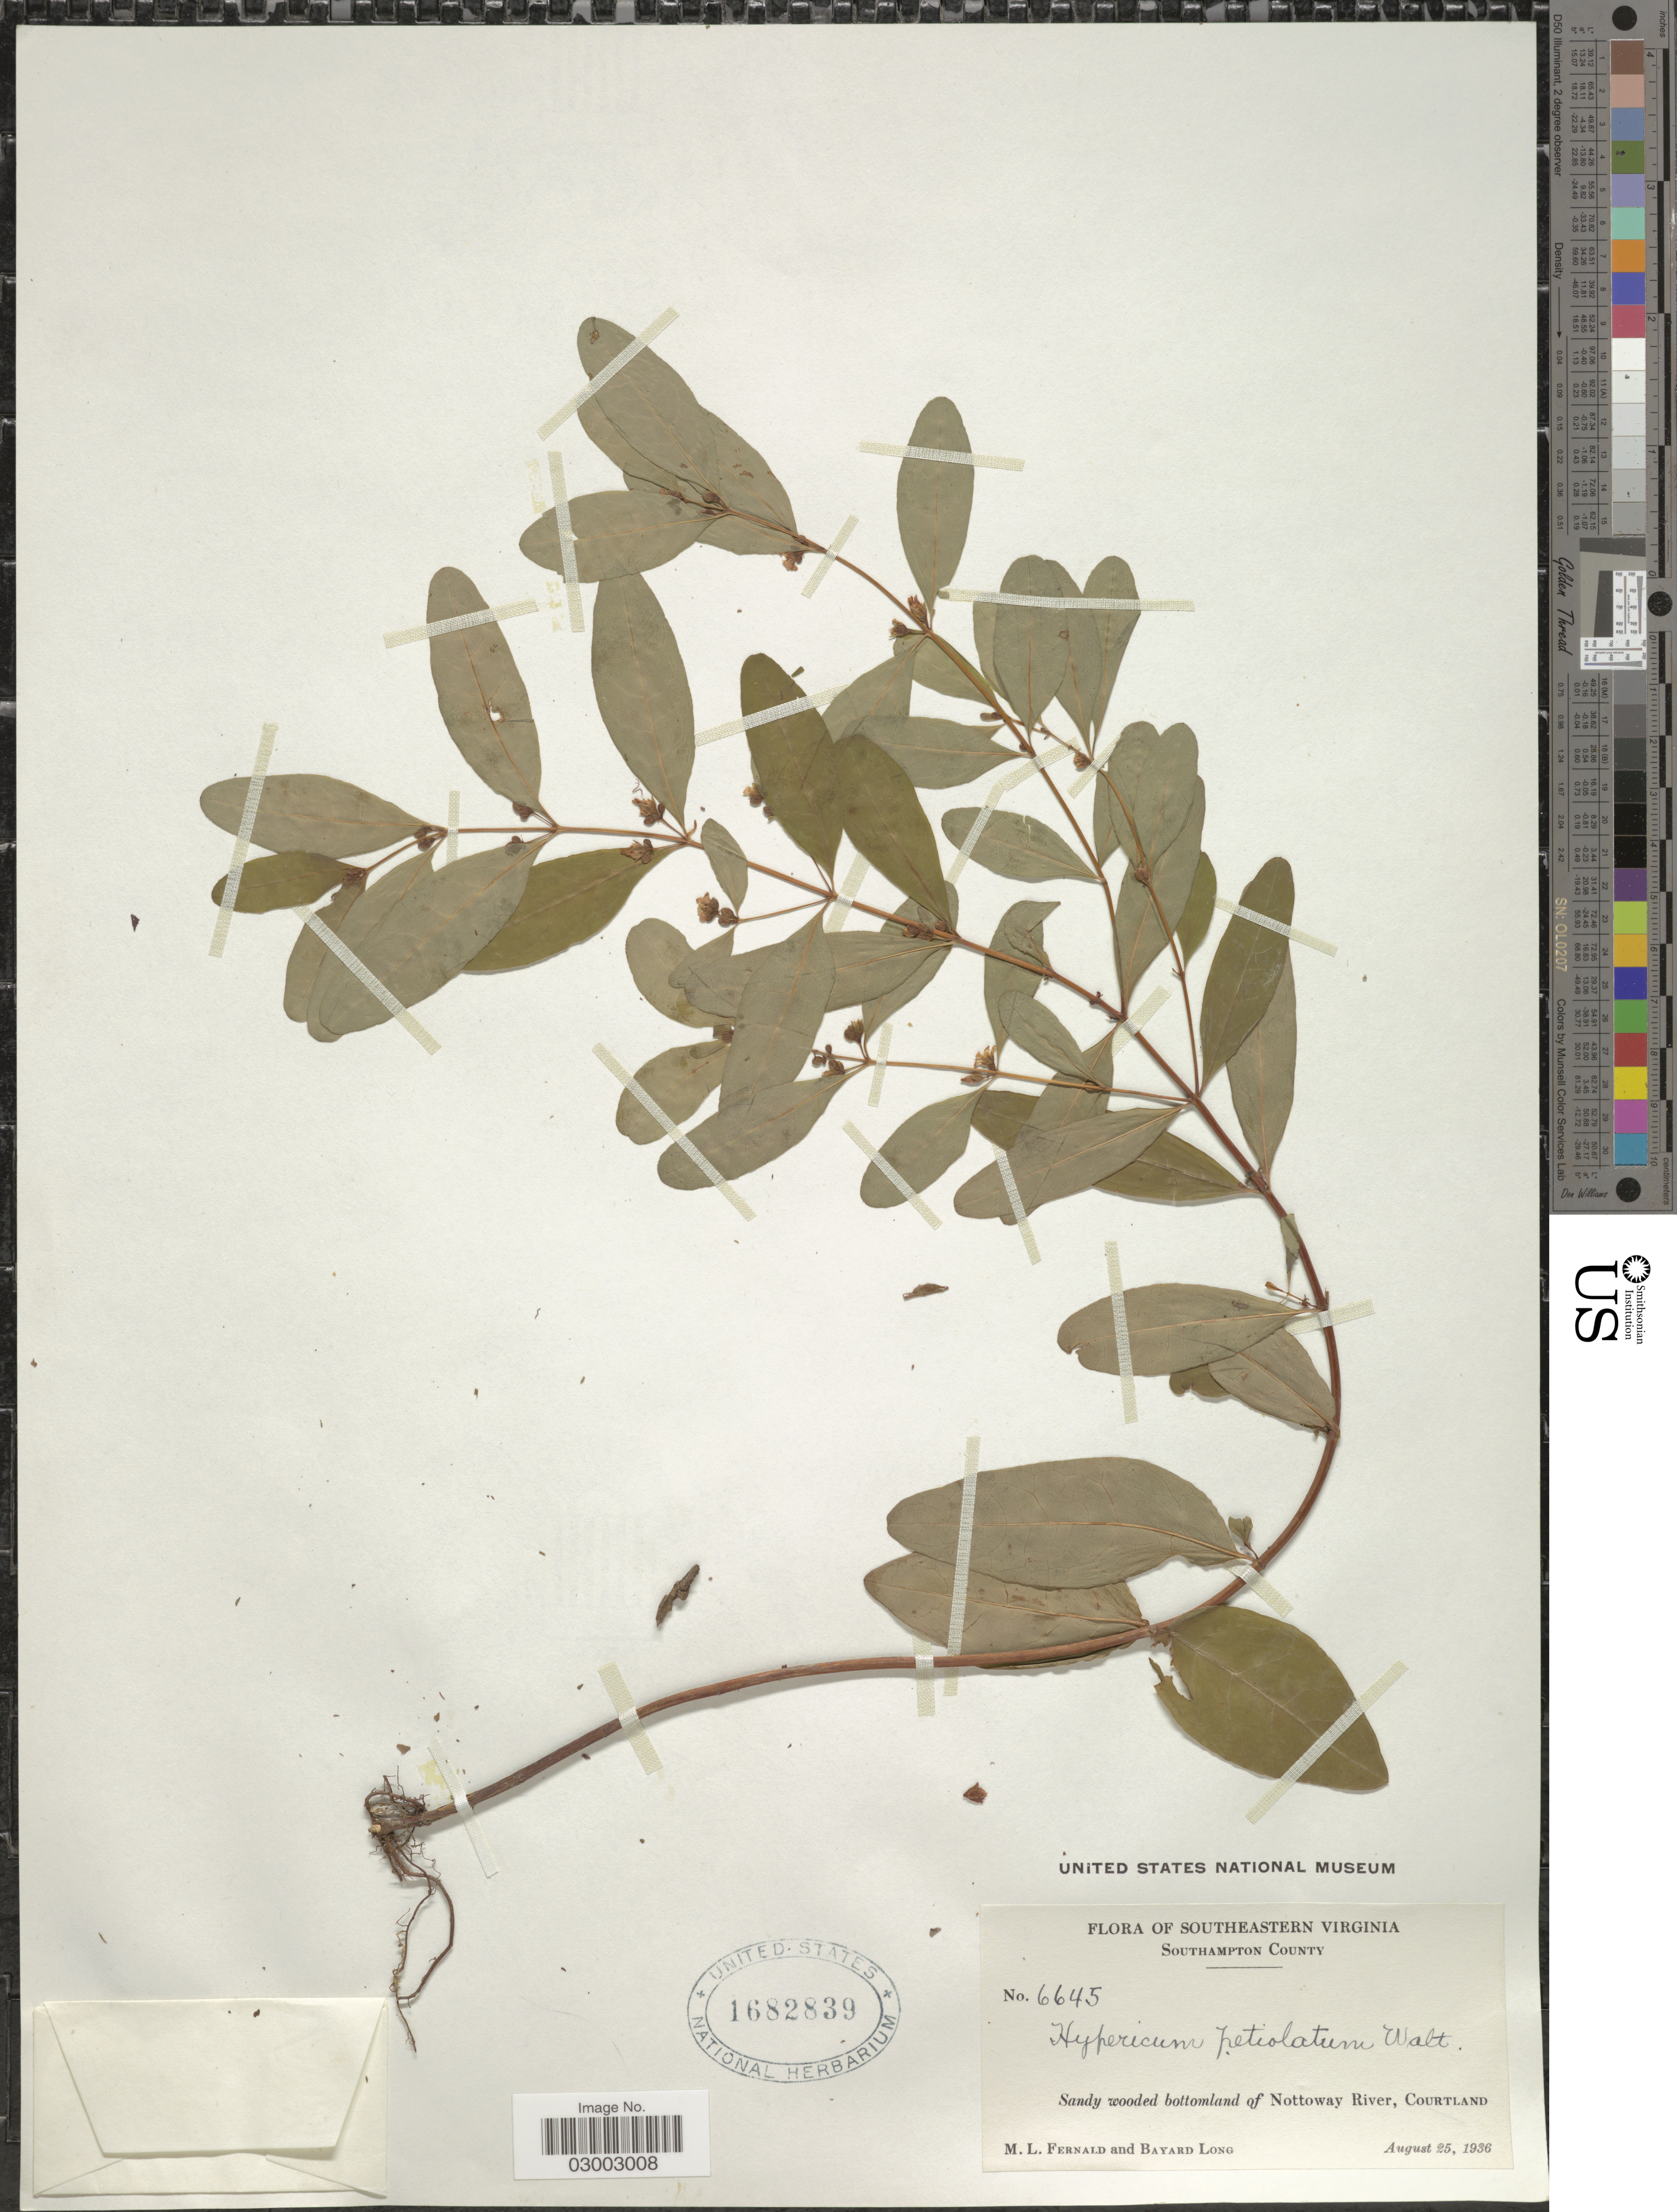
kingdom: Plantae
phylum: Tracheophyta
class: Magnoliopsida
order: Malpighiales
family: Hypericaceae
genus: Hypericum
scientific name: Hypericum walteri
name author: J.F. Gmel.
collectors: M. L. Fernald & B. Long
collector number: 6645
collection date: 1936-08-25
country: United States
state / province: Virginia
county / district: Southampton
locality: Southeastern Virginia. Southampton County. Sandy wooded bottomland of Nottoway River, Courtland.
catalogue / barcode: US 1682839